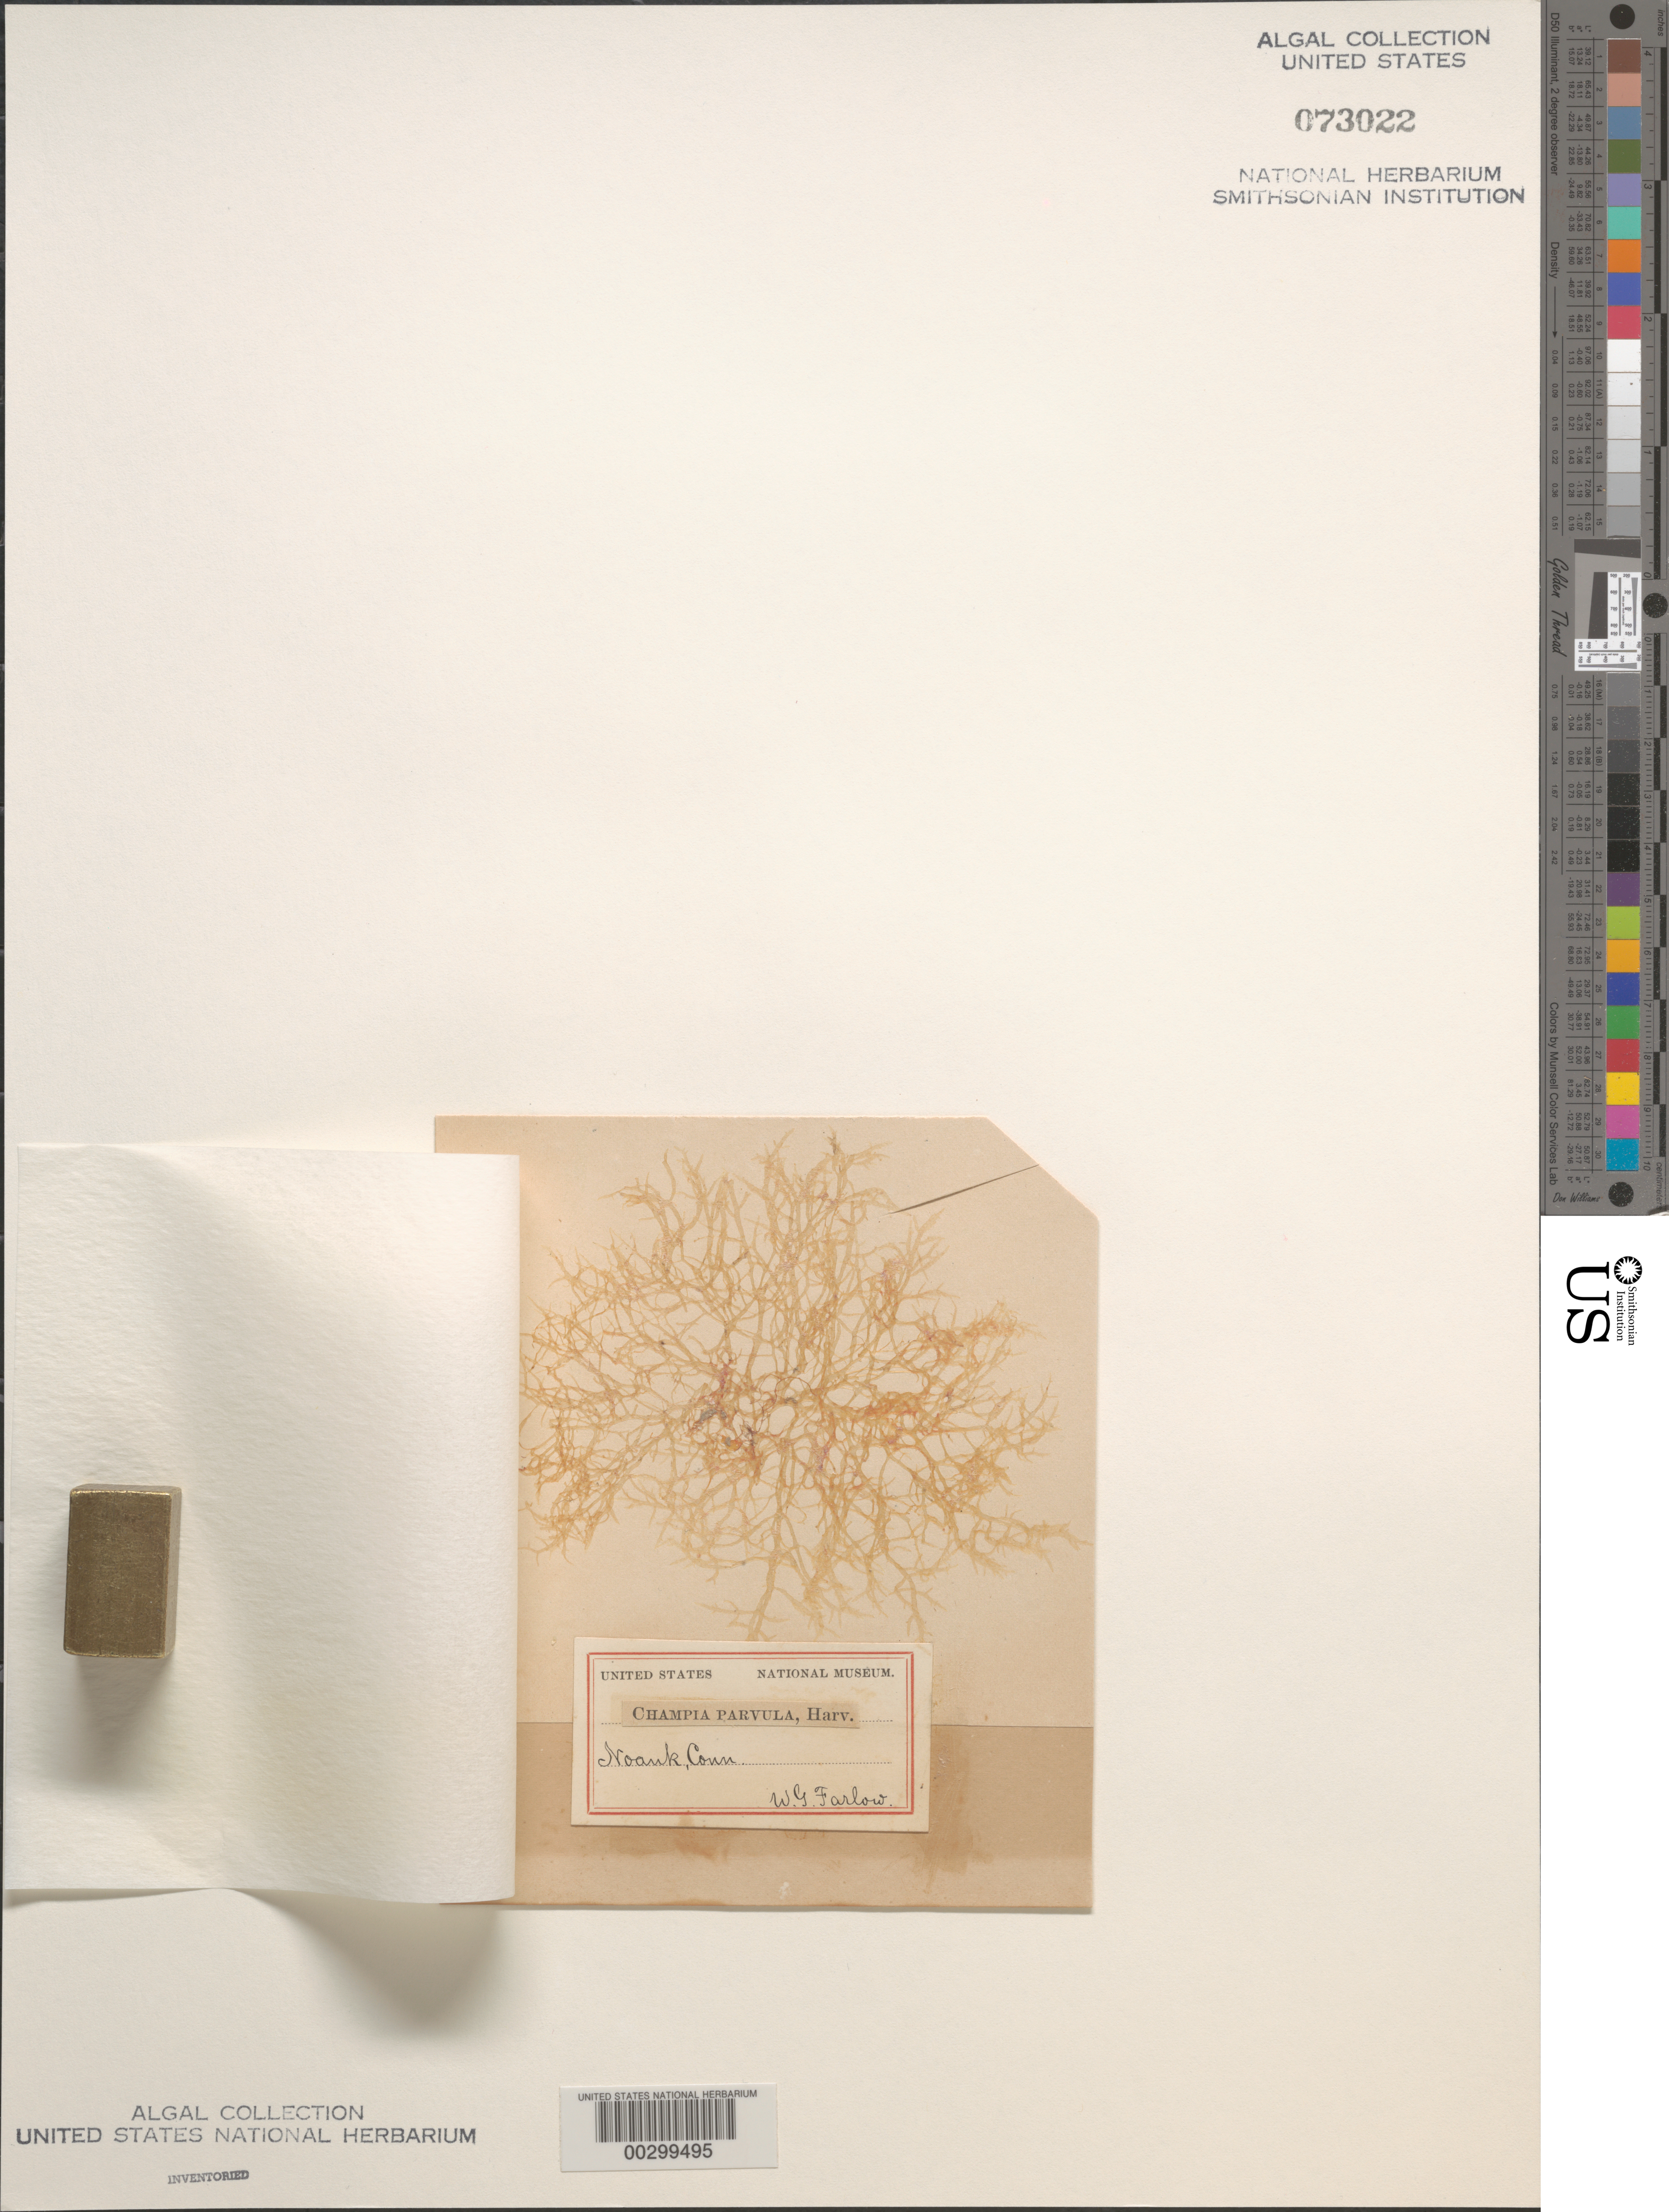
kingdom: Plantae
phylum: Rhodophyta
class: Florideophyceae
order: Rhodymeniales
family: Champiaceae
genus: Champia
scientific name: Champia parvula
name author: (C. Agardh) Harv.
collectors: W. G. Farlow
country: United States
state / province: Connecticut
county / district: New London County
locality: Noank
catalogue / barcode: US 73022